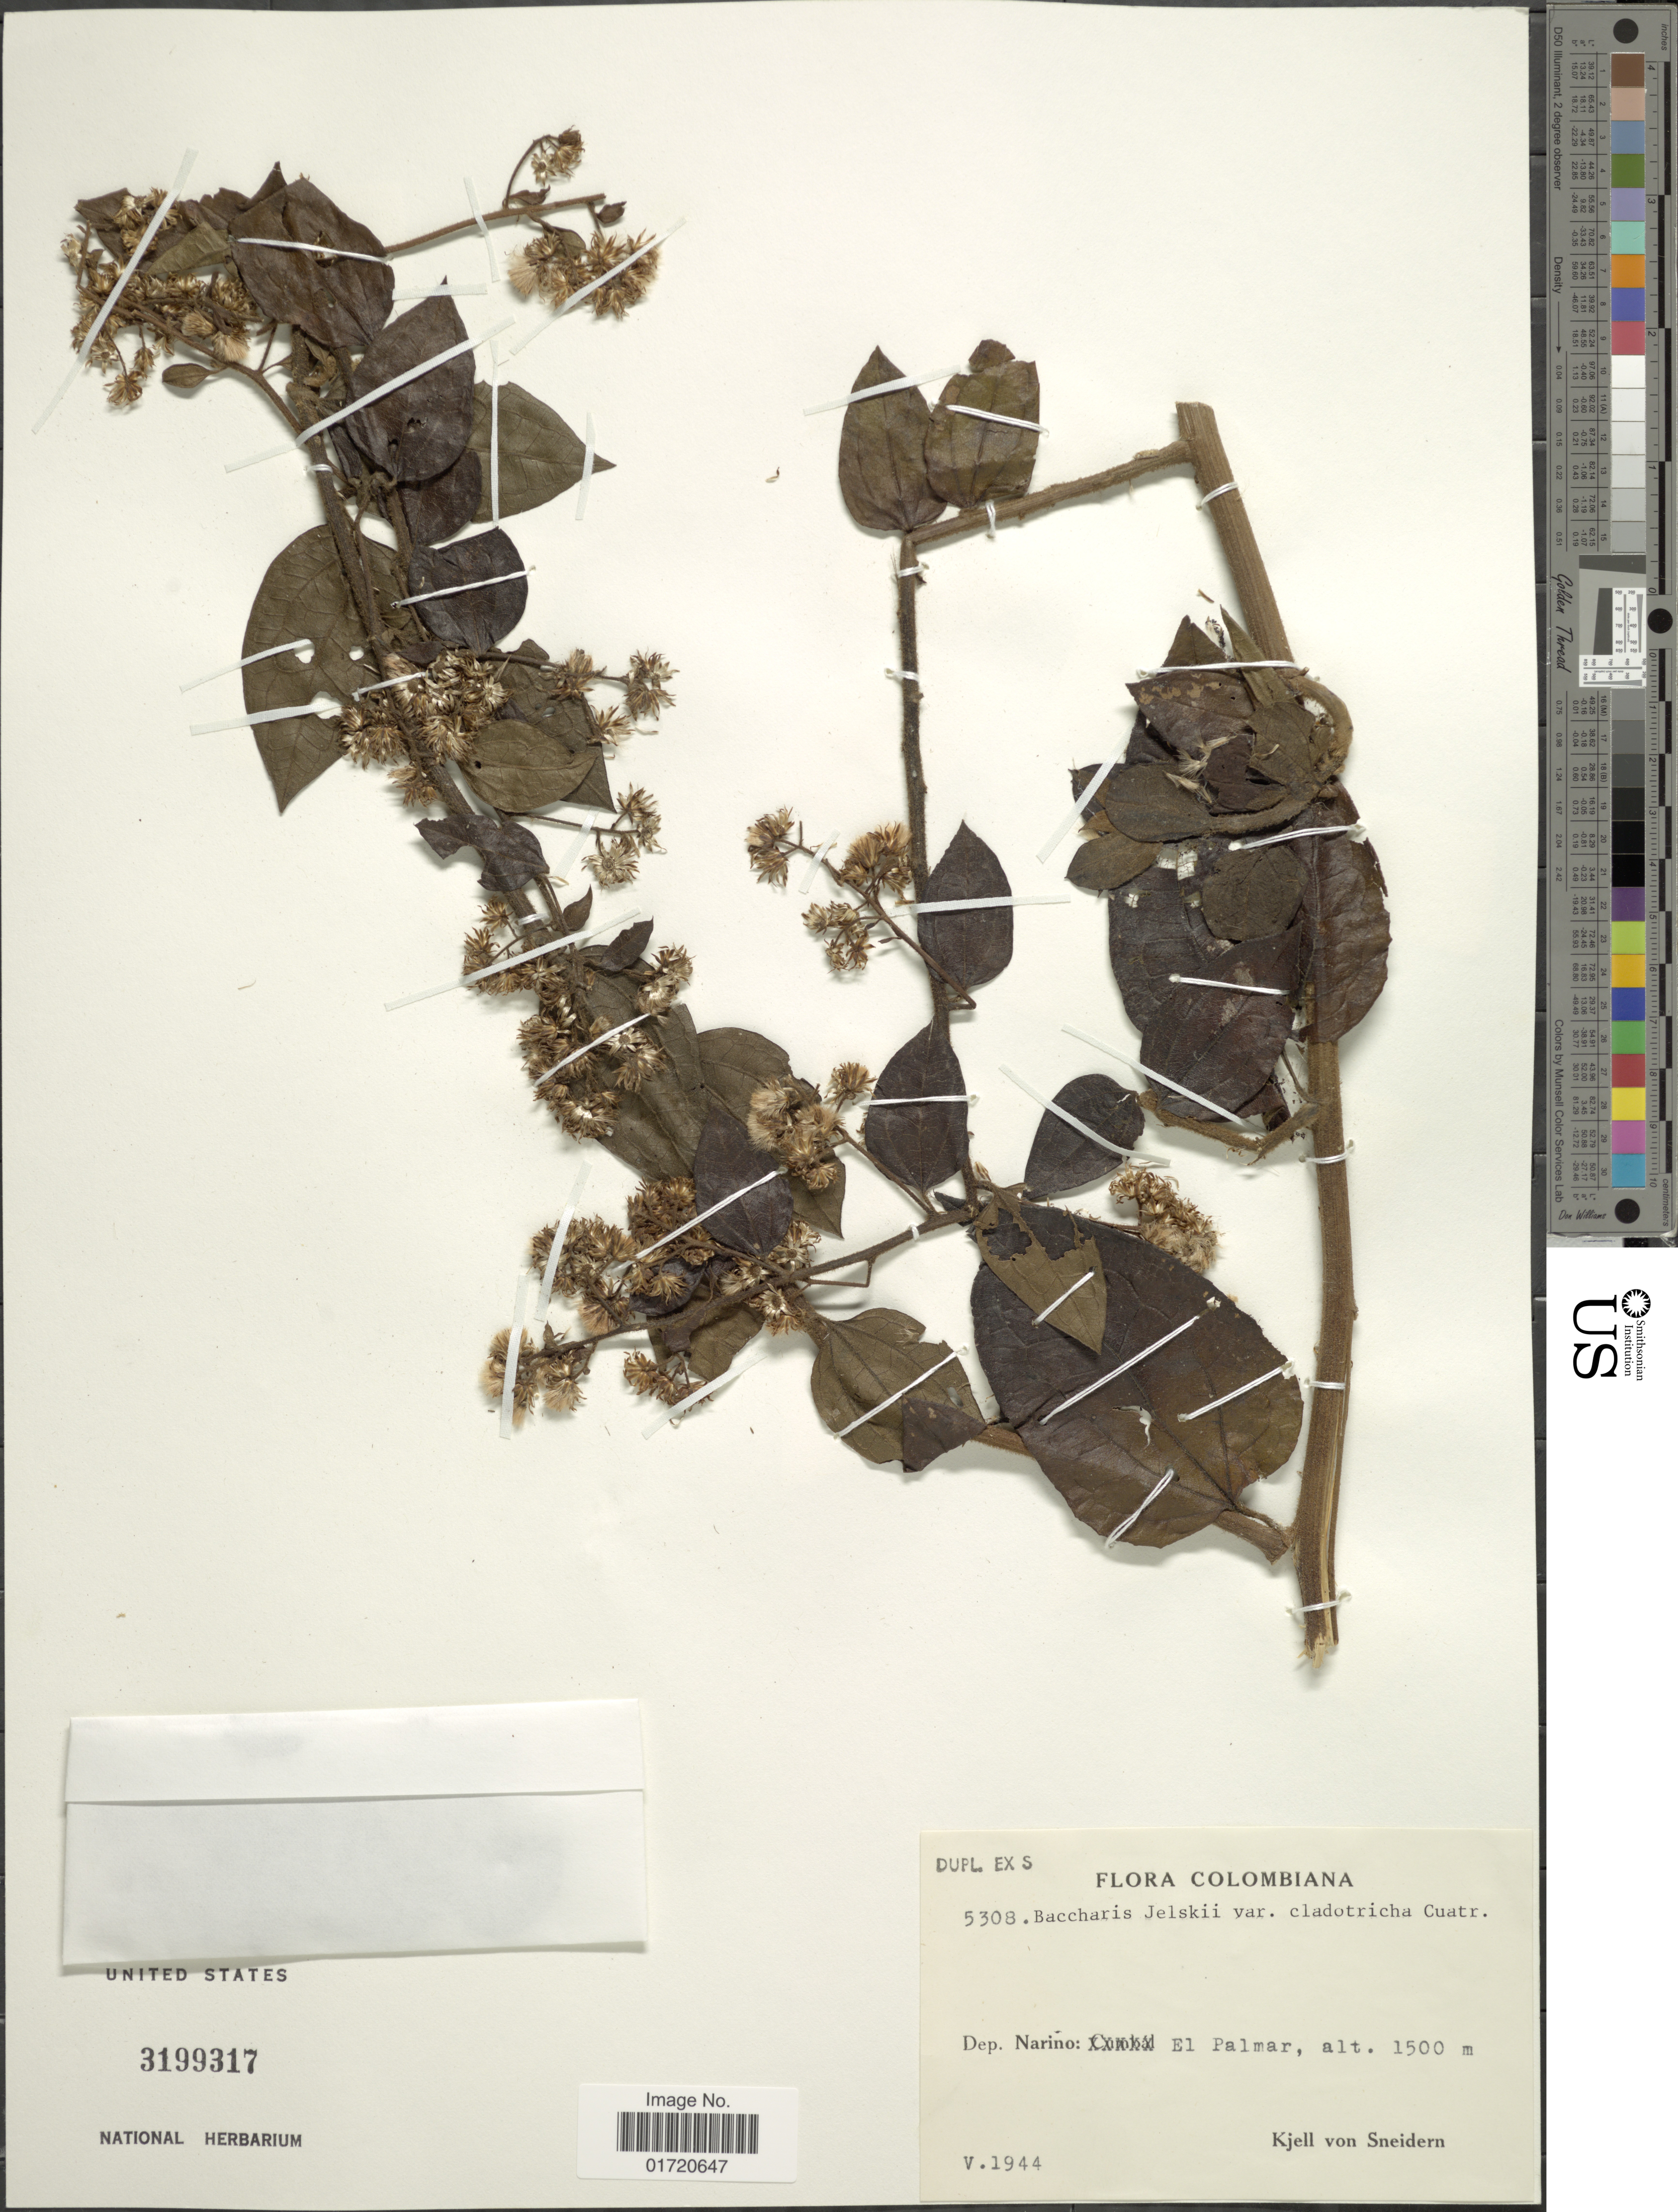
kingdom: Plantae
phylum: Tracheophyta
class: Magnoliopsida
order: Asterales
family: Asteraceae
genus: Baccharis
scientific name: Baccharis jelskii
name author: Hieron.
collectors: K. von Sneidern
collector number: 5308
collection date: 1944-05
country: Colombia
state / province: Nariño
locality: El Palmar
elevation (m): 1500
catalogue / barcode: US 3199317